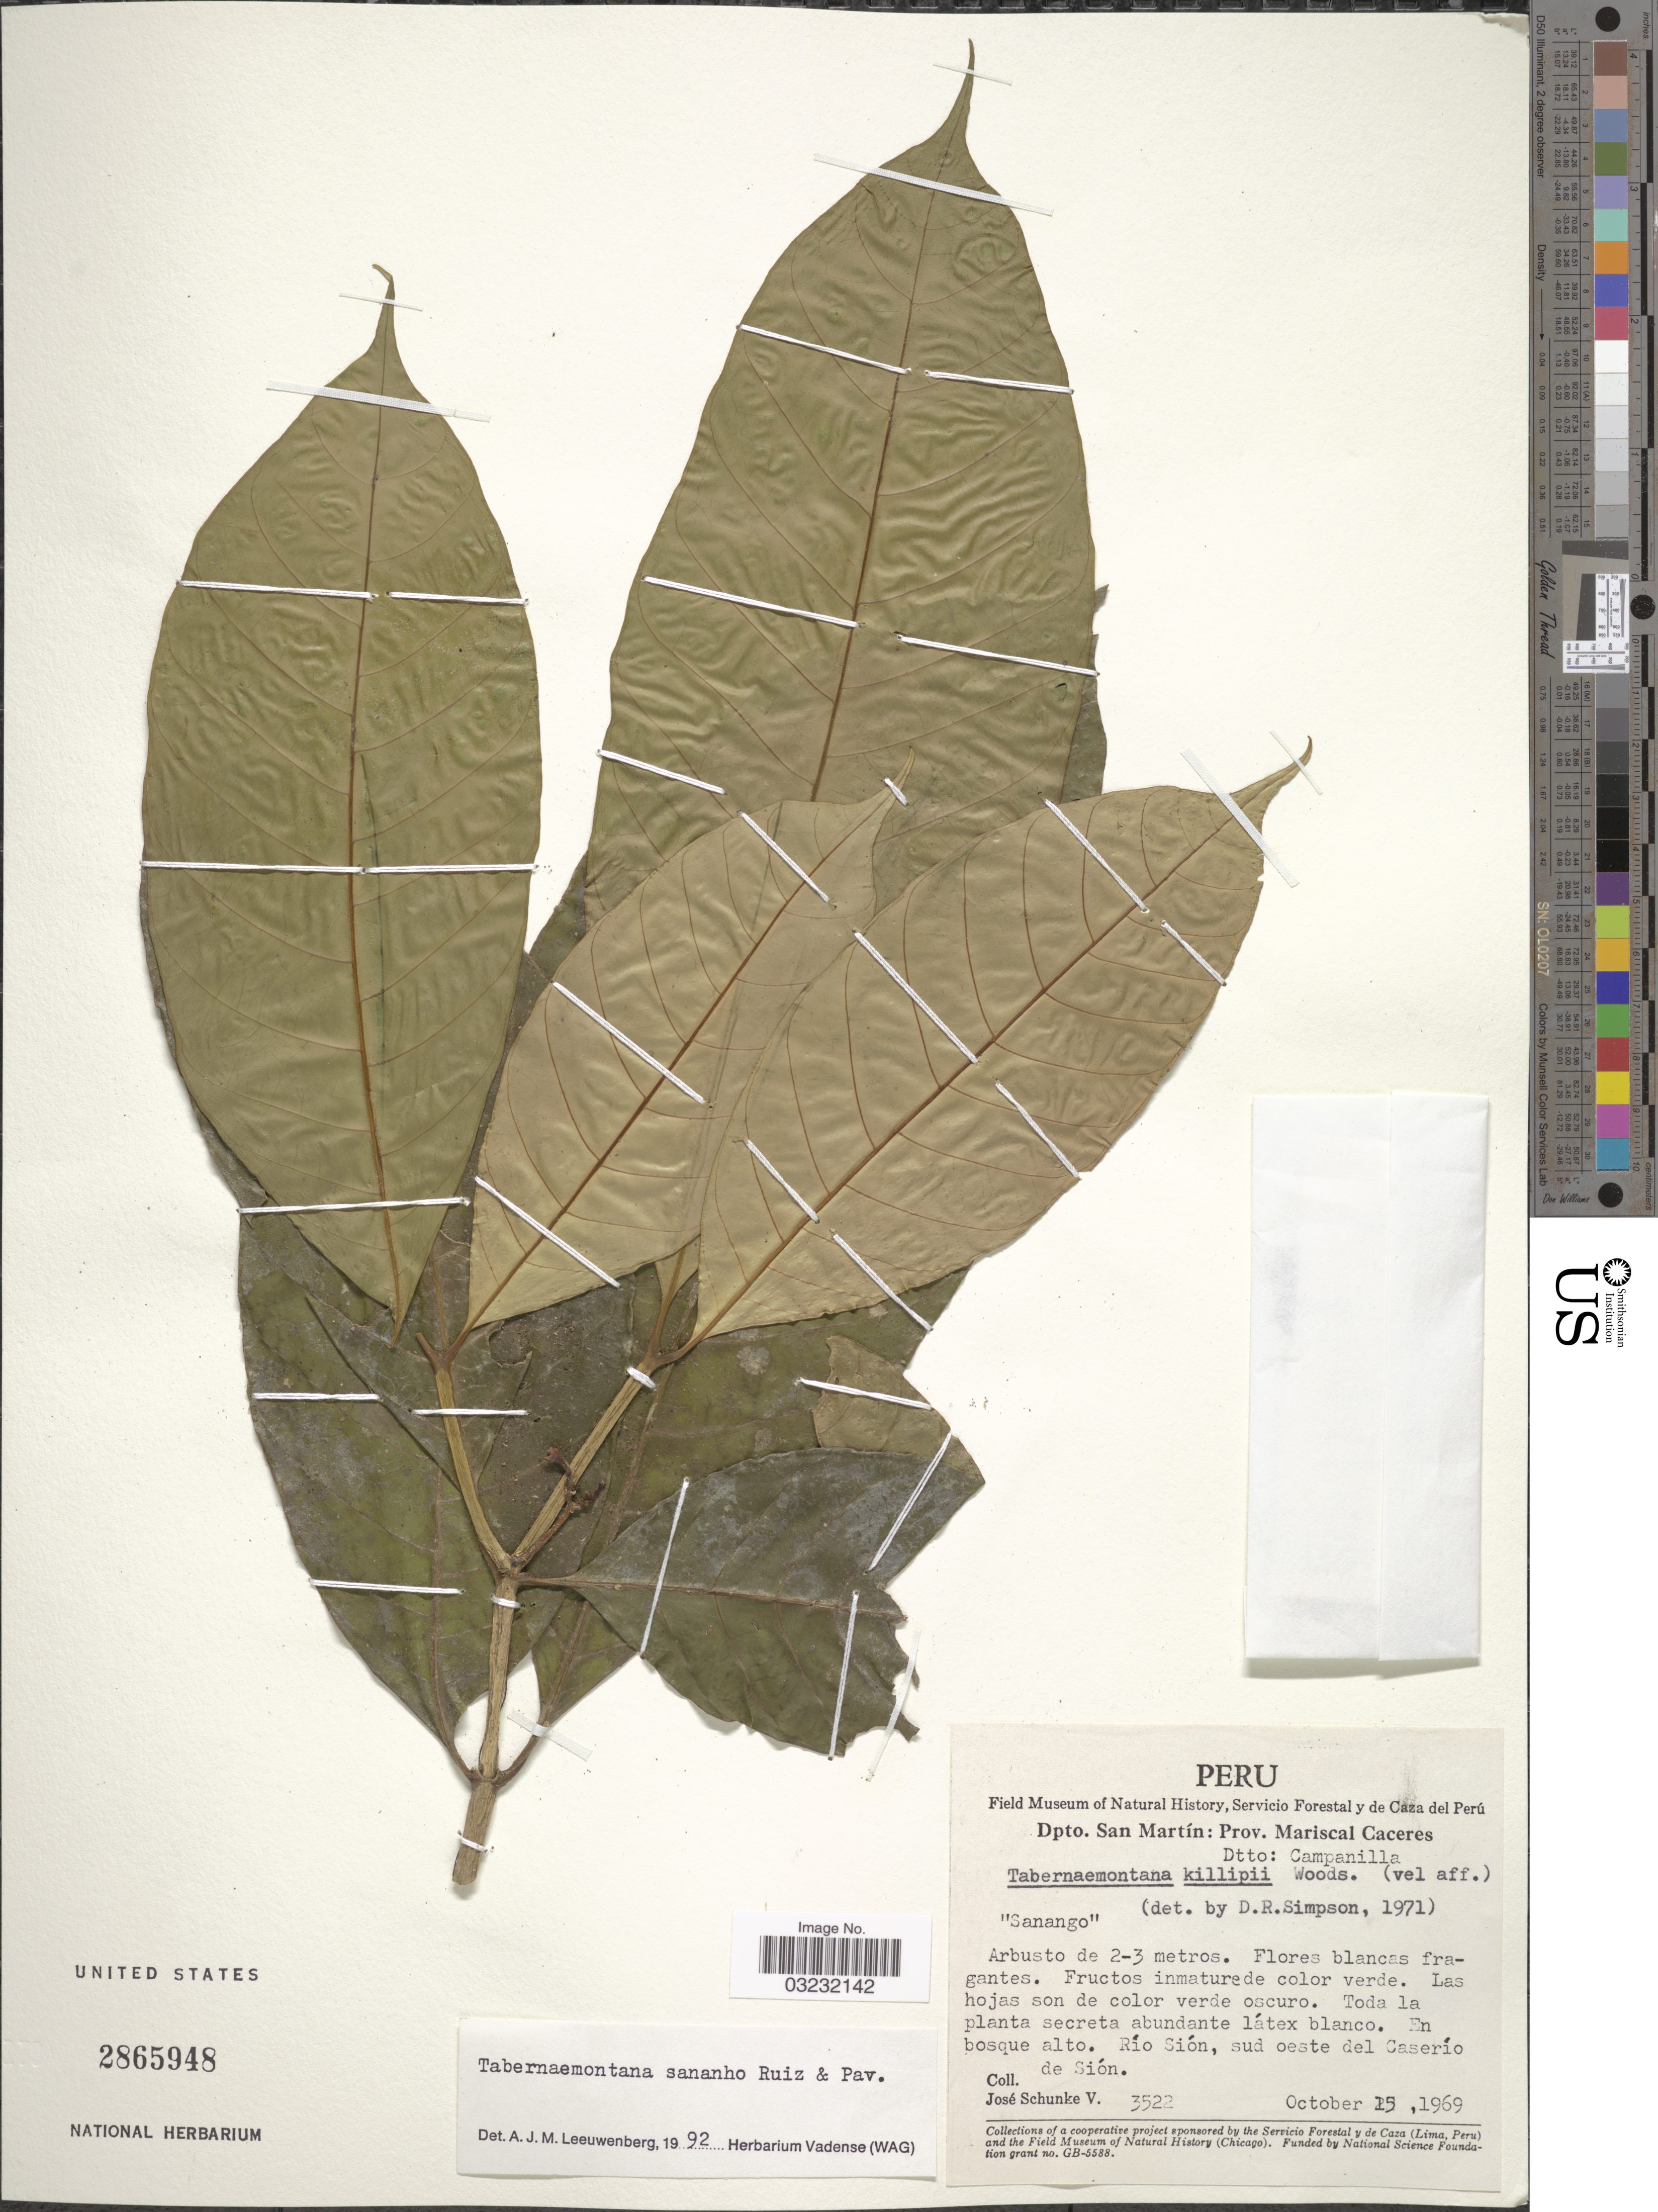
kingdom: Plantae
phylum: Tracheophyta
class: Magnoliopsida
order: Gentianales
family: Apocynaceae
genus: Tabernaemontana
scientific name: Tabernaemontana sananho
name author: Ruiz & Pav.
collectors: J. Schunke Vigo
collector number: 3522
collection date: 1969-10-15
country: Peru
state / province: San Martín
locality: Dpto. San Martín: Prov. Mariscal Caceres. Dtto: Campanilla. Río Sión, sud oeste del Caserío de Sión.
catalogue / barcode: US 2865948